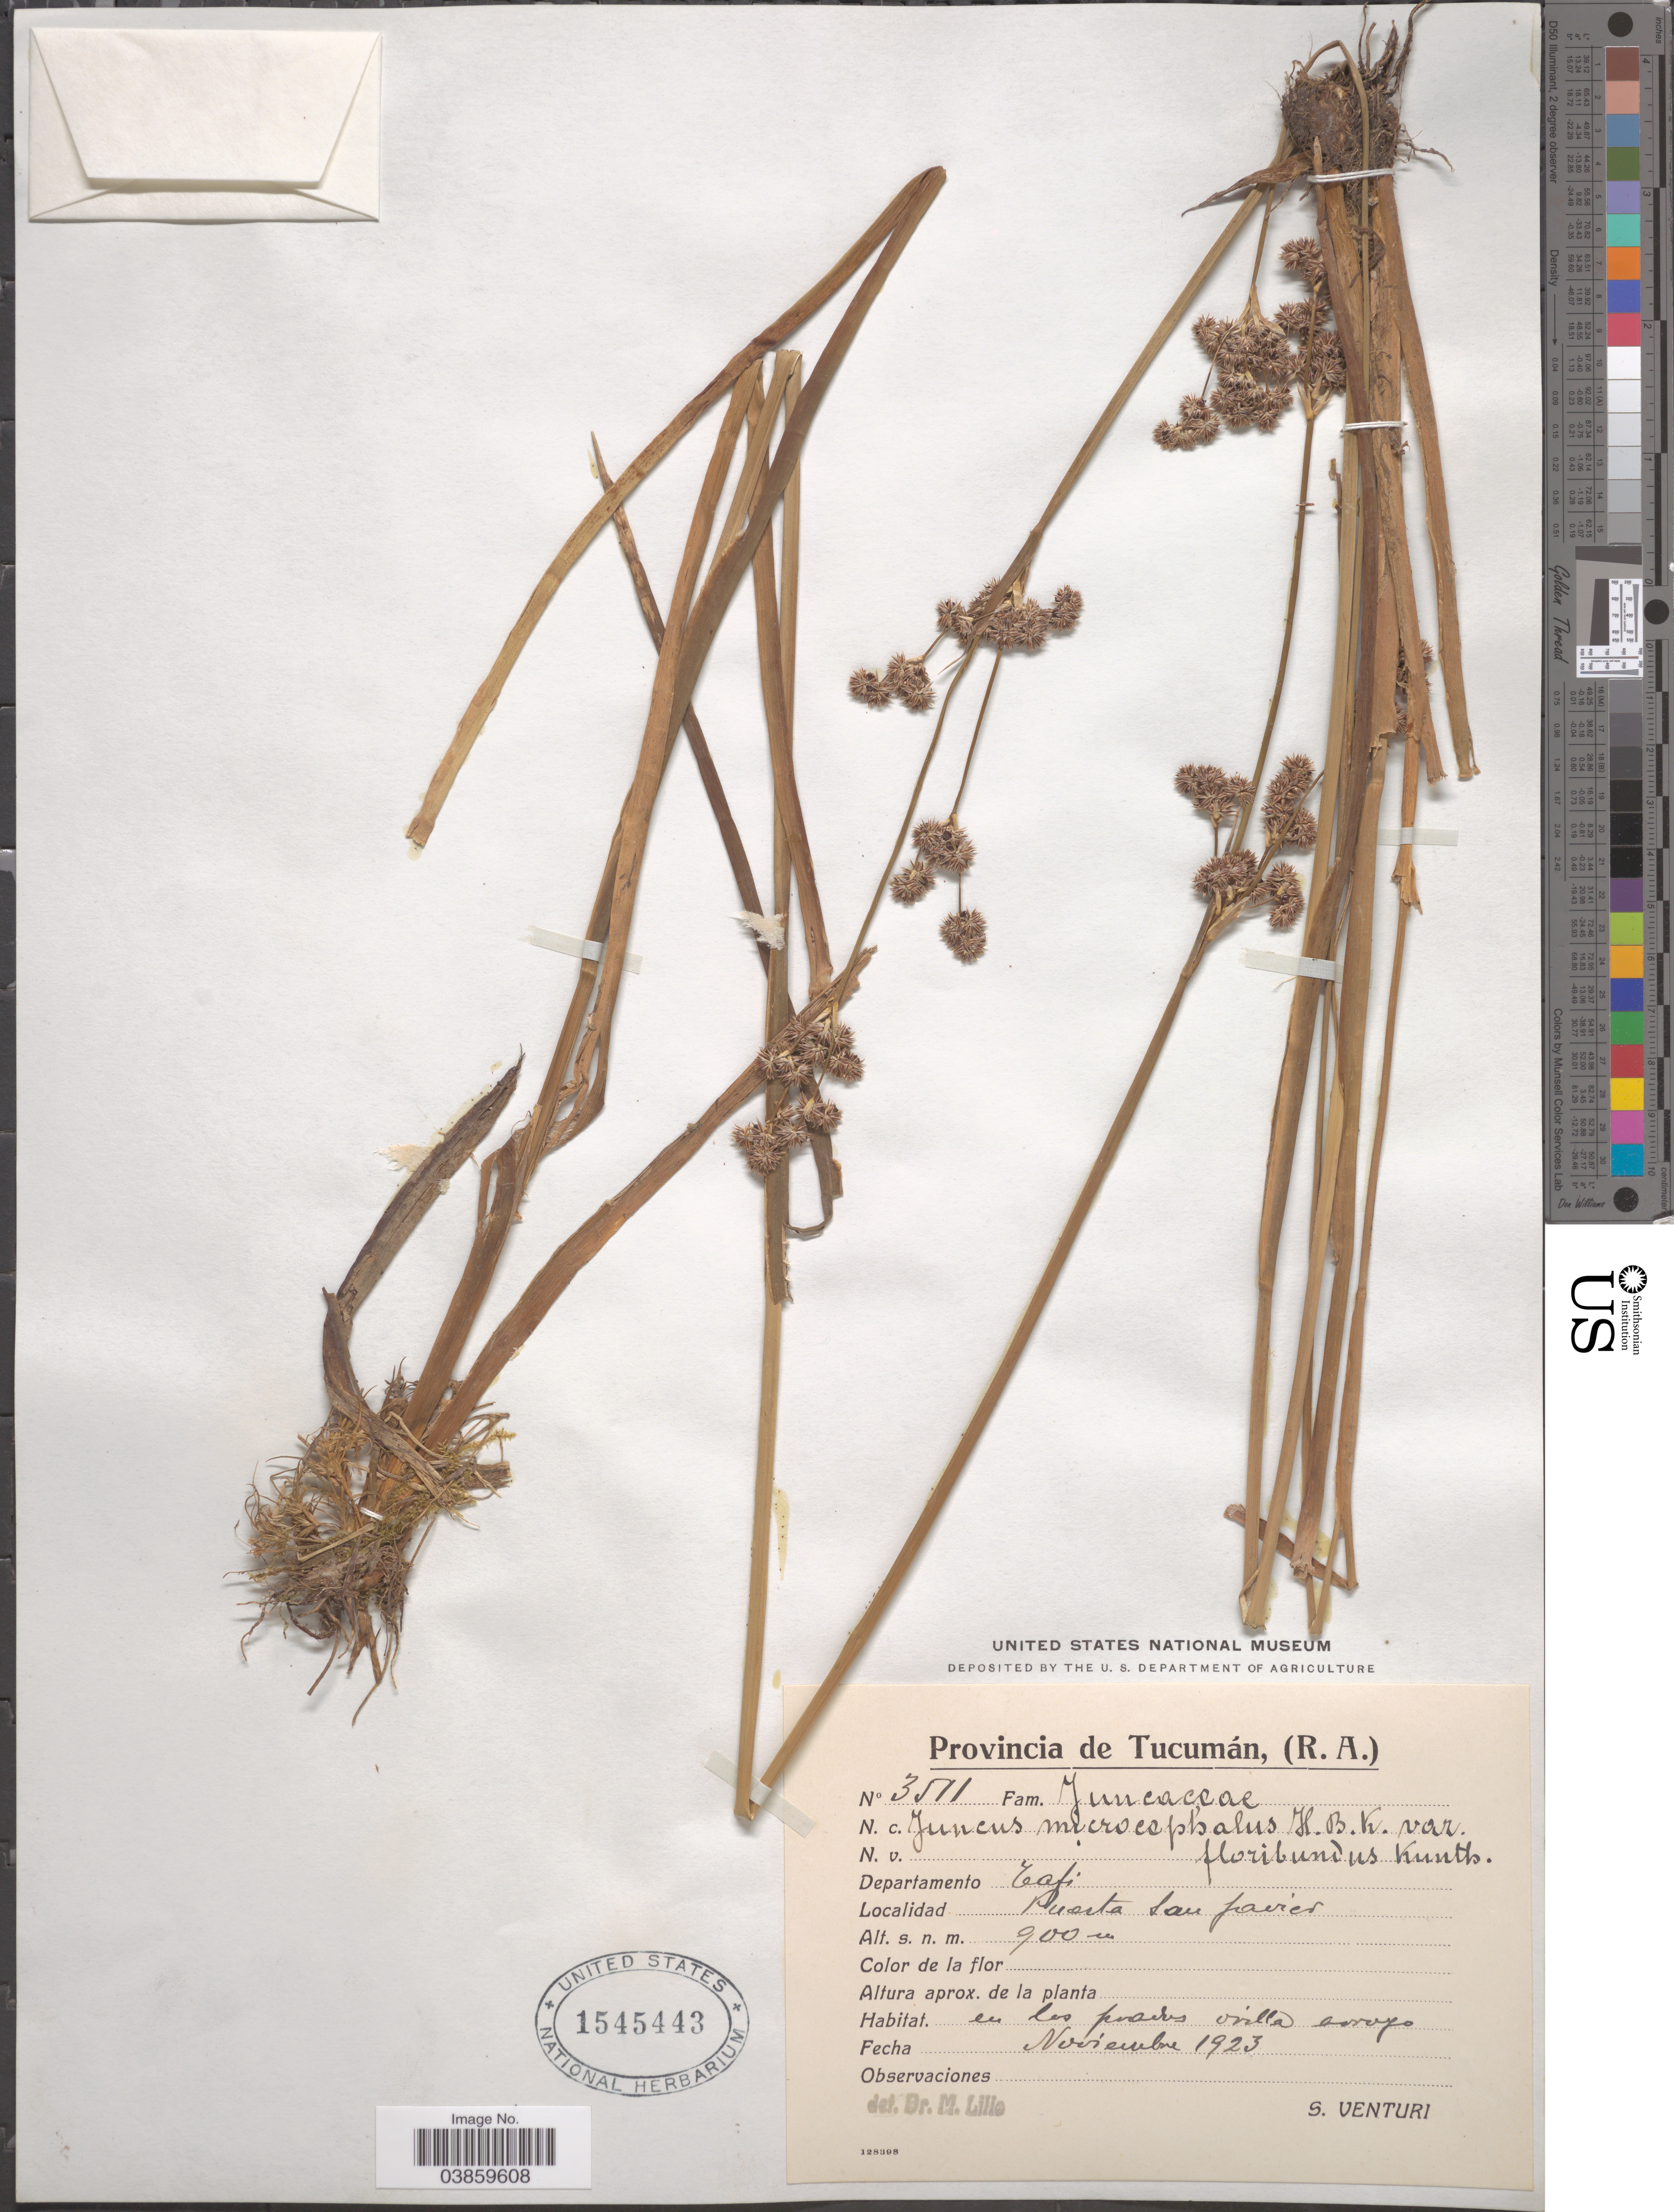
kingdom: Plantae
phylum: Tracheophyta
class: Liliopsida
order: Poales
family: Juncaceae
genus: Juncus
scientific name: Juncus microcephalus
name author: Kunth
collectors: S. Venturi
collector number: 3511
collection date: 1923-11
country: Argentina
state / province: Tucuman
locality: Departamento Tafi. Puerto San Javier.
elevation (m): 900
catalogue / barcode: US 1545443